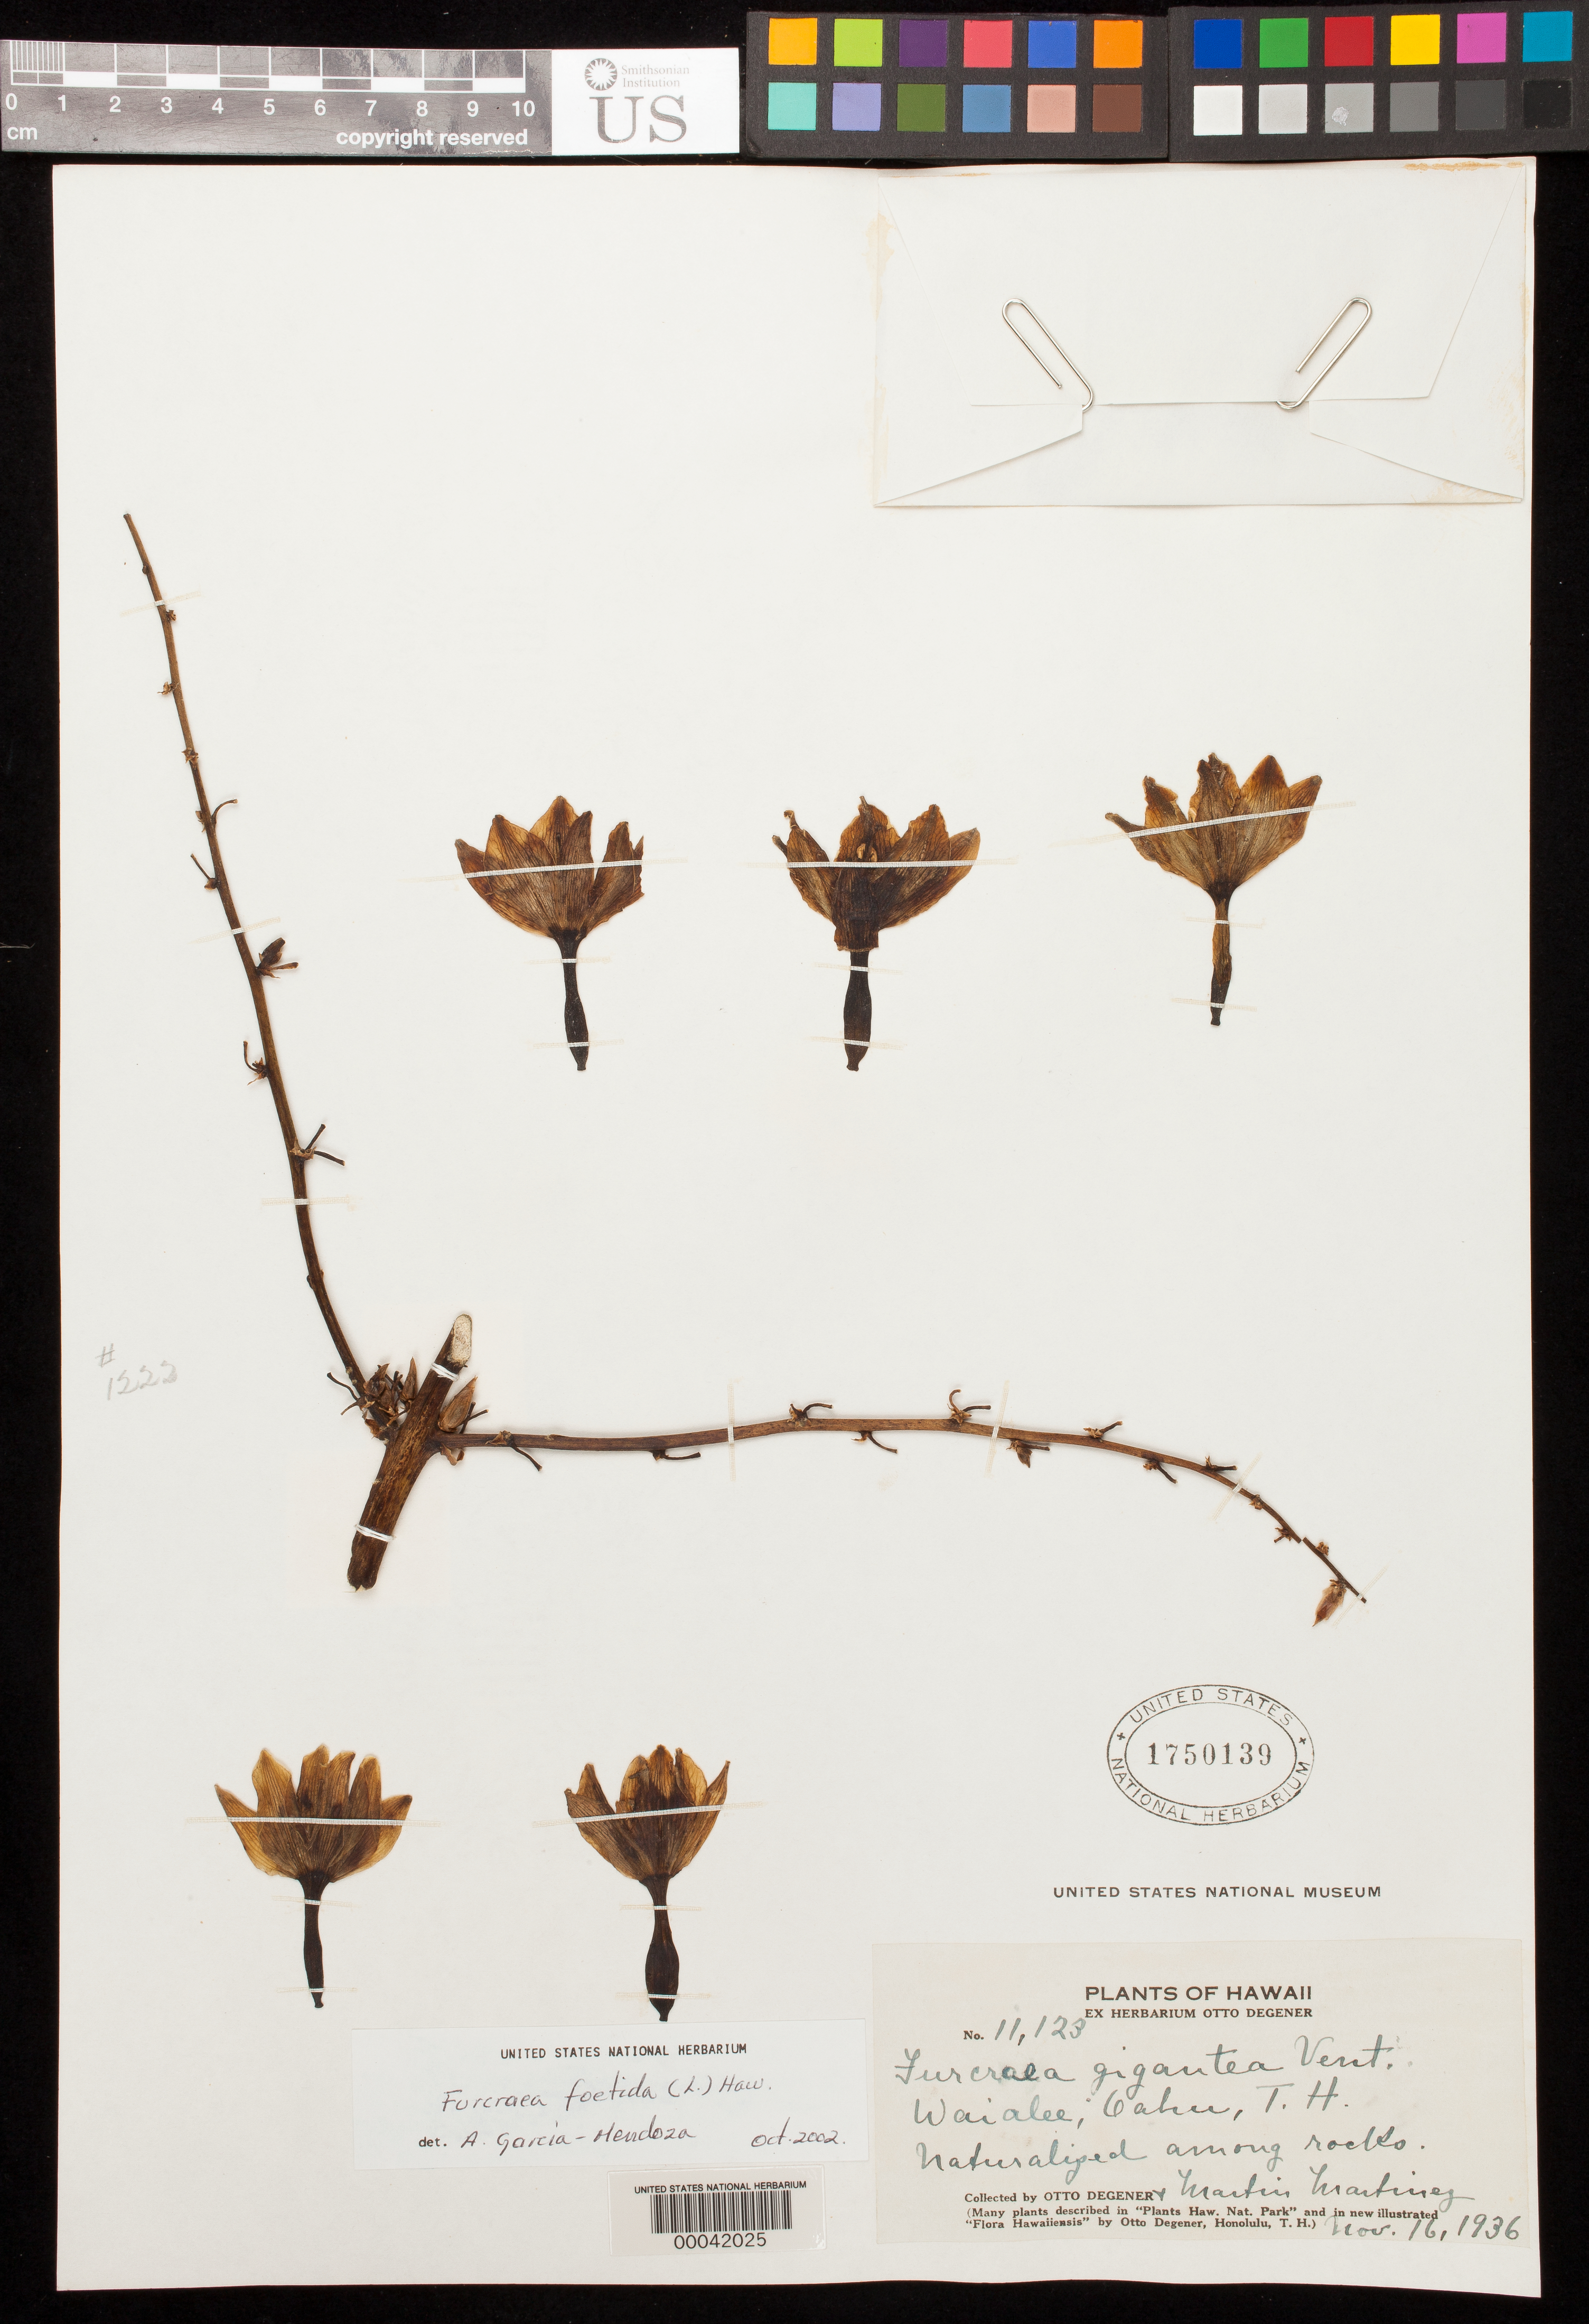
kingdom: Plantae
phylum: Tracheophyta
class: Liliopsida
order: Asparagales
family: Asparagaceae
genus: Furcraea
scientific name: Furcraea foetida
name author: (L.) Haw.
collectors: O. Degener & M. Martinez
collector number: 11123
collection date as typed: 16 Nov 1936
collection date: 1936-11-16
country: United States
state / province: Hawaii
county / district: Honolulu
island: Oahu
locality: Waialee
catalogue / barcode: US 1750139